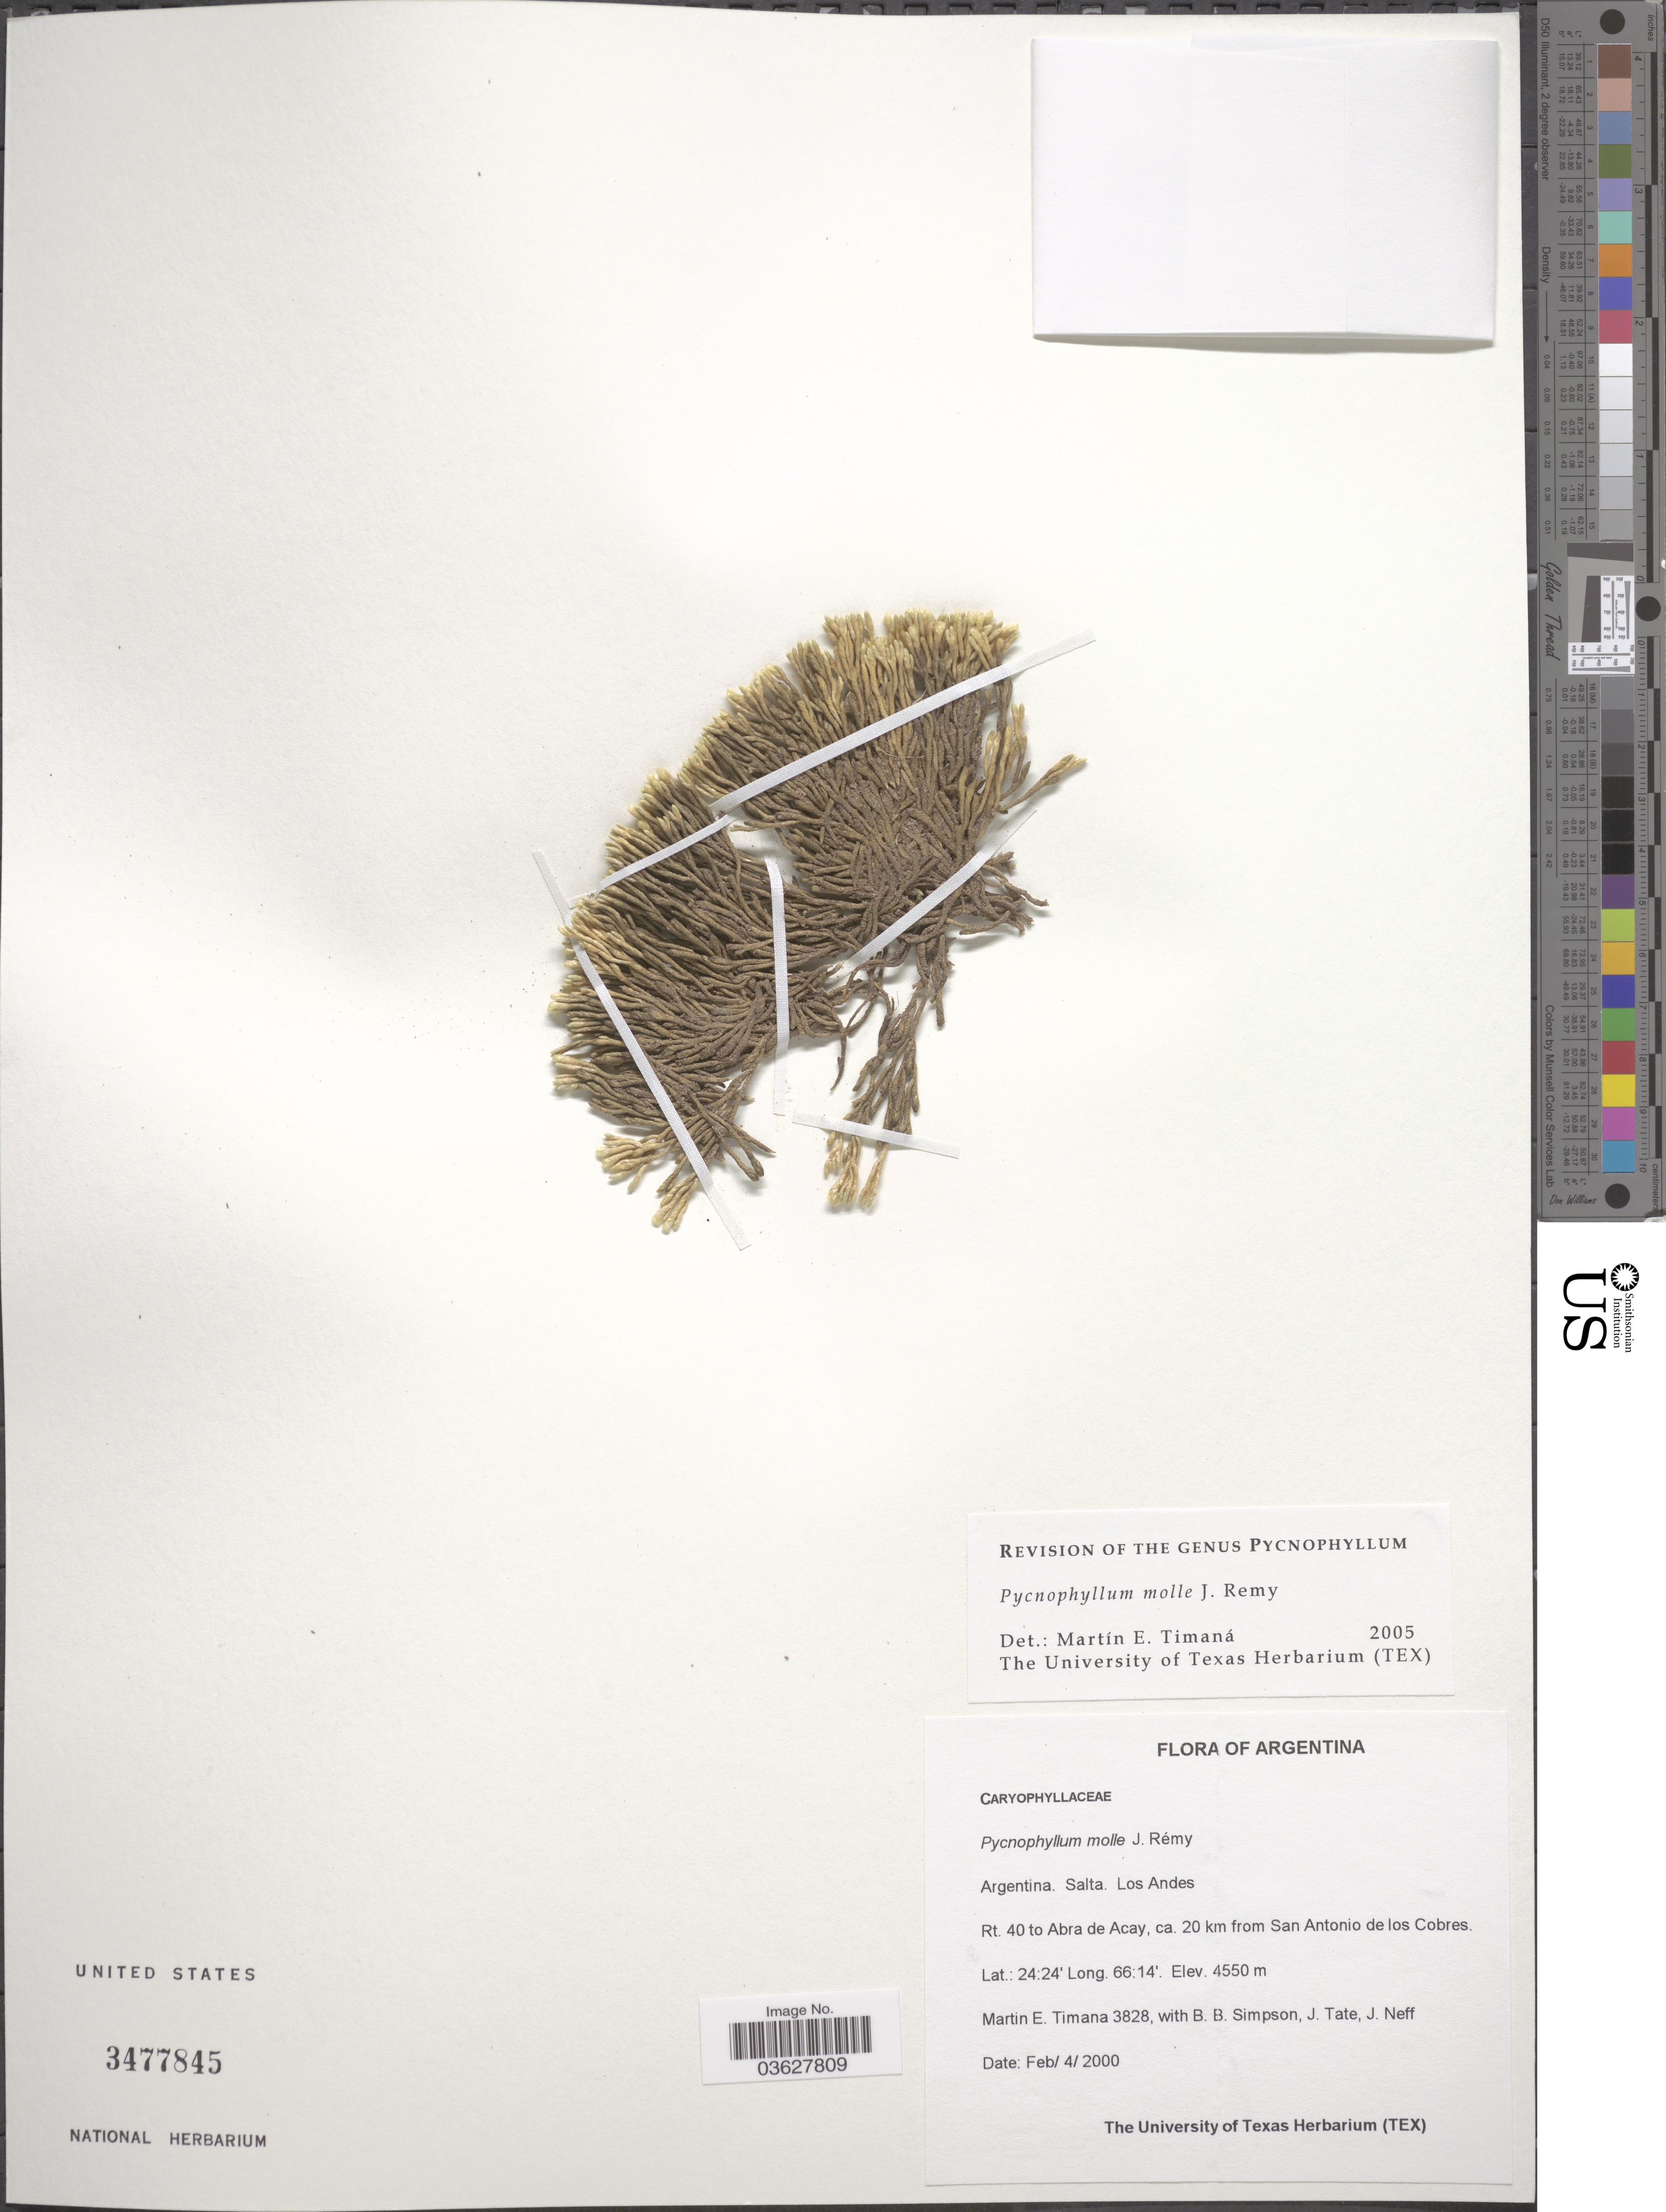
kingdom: Plantae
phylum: Tracheophyta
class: Magnoliopsida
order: Caryophyllales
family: Caryophyllaceae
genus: Pycnophyllum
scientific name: Pycnophyllum molle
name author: J. Rémy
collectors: M. E. Timaná, B. Simpson, J. Tate & J. Neff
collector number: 3828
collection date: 2000-02-04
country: Argentina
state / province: Salta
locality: Los Andes. Rt. 40 to Abra de Acay, ca. 20 km from San Antonio de los Cobres.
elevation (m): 4550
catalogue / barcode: US 3477845